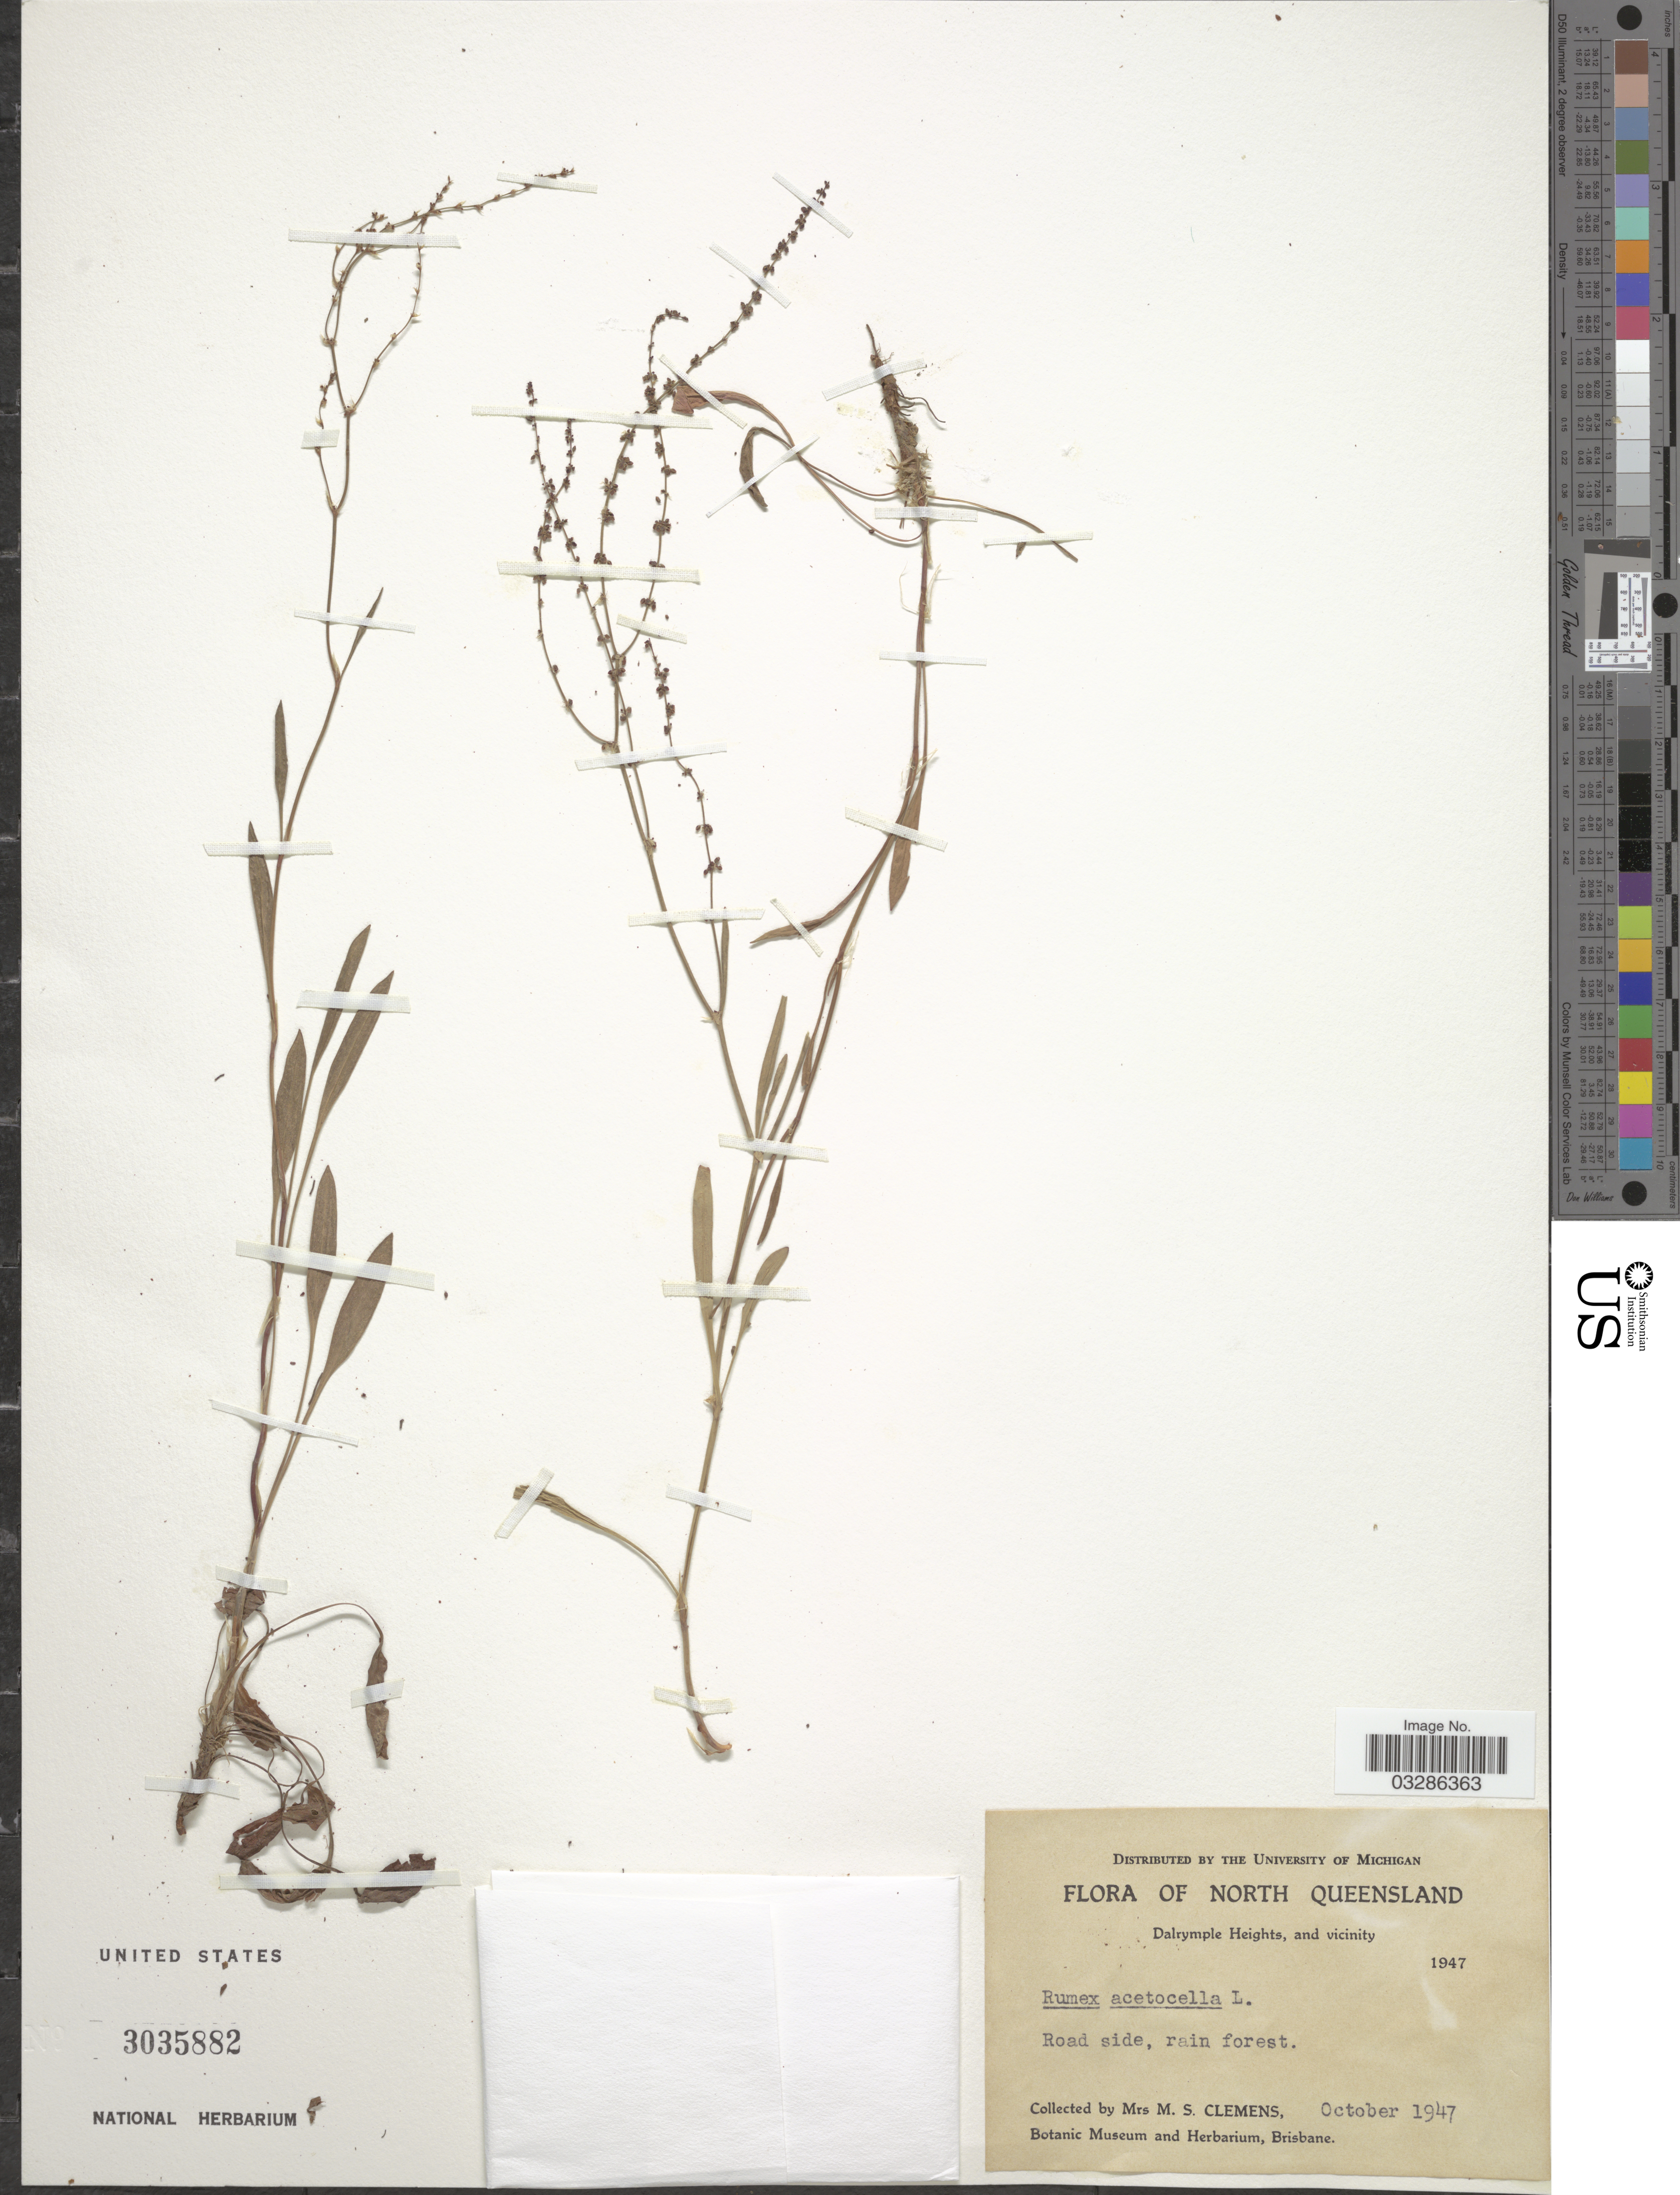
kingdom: Plantae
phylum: Tracheophyta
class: Magnoliopsida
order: Caryophyllales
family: Polygonaceae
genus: Rumex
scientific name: Rumex acetosella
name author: L.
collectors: M. S. Clemens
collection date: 1947-10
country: Australia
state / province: Queensland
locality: North Queensland. Dalrymple Heights, and vicinity.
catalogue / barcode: US 3035882